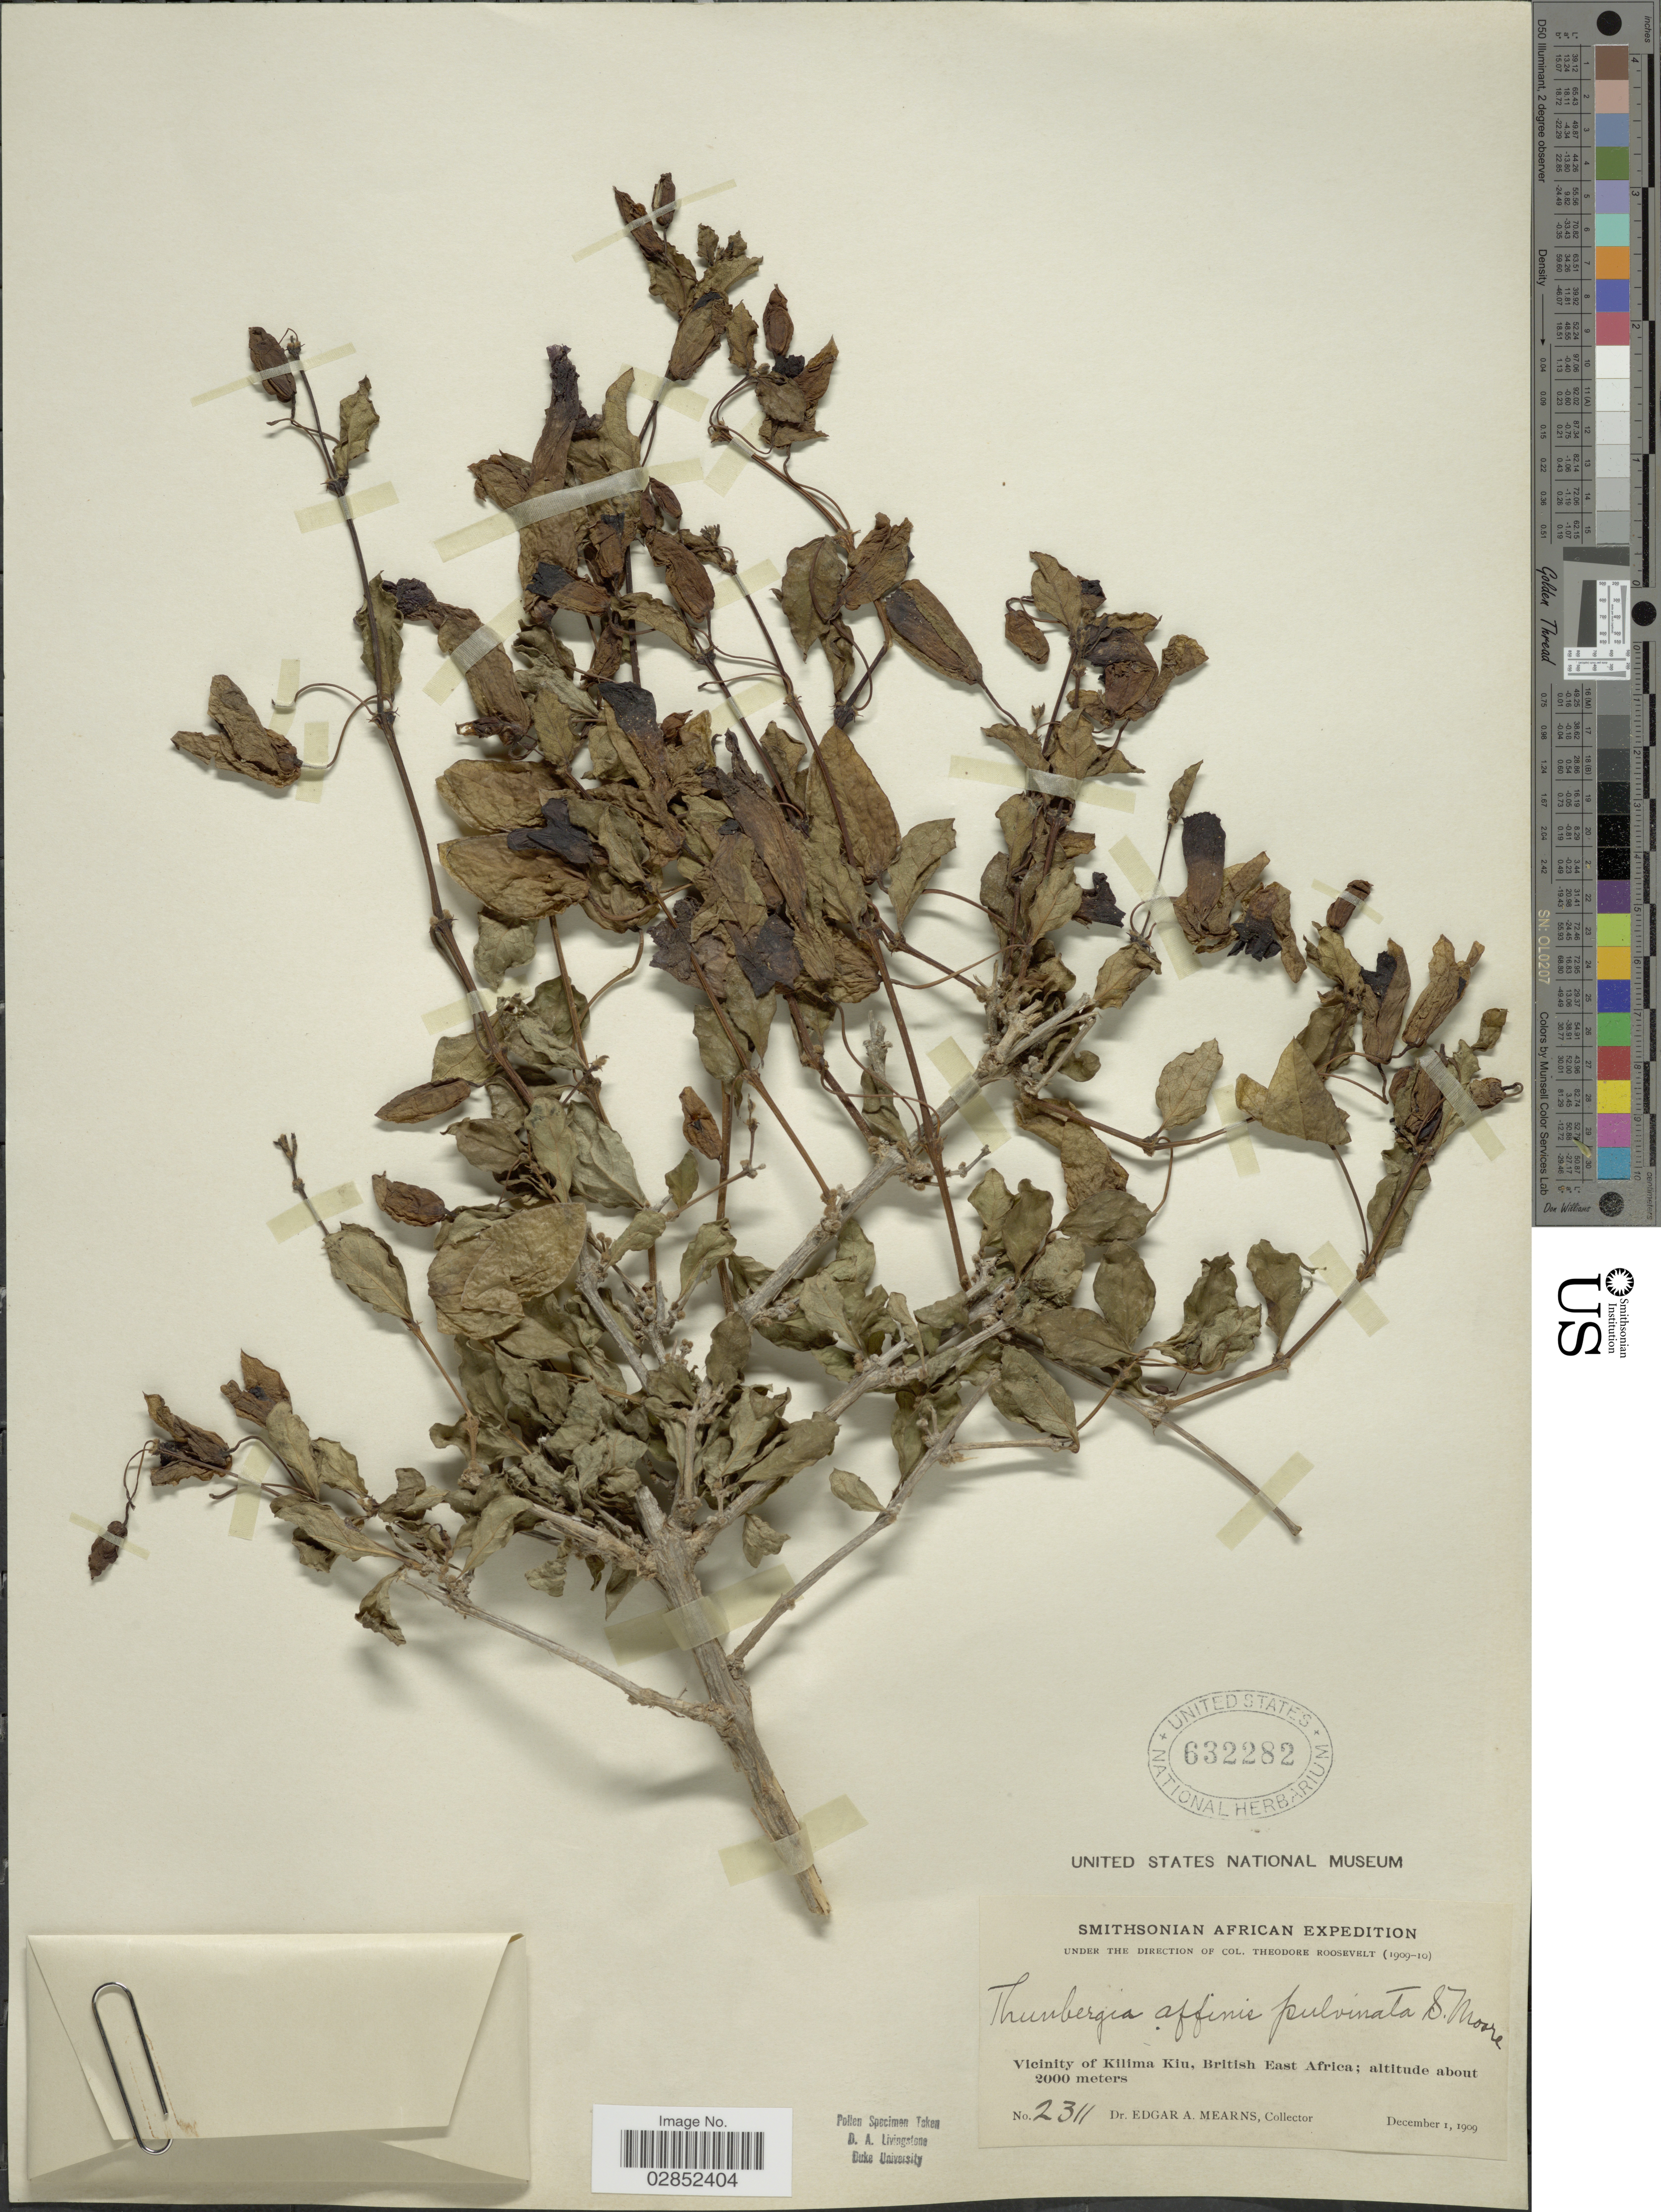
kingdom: Plantae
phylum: Tracheophyta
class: Magnoliopsida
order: Lamiales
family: Acanthaceae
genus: Thunbergia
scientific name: Thunbergia affinis var. pulvinata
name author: S. Moore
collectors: E. A. Mearns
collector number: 2311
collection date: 1909-12-01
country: Kenya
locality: Vicinity of Kilima Kiu, British East Africa.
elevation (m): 2000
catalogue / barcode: US 632282